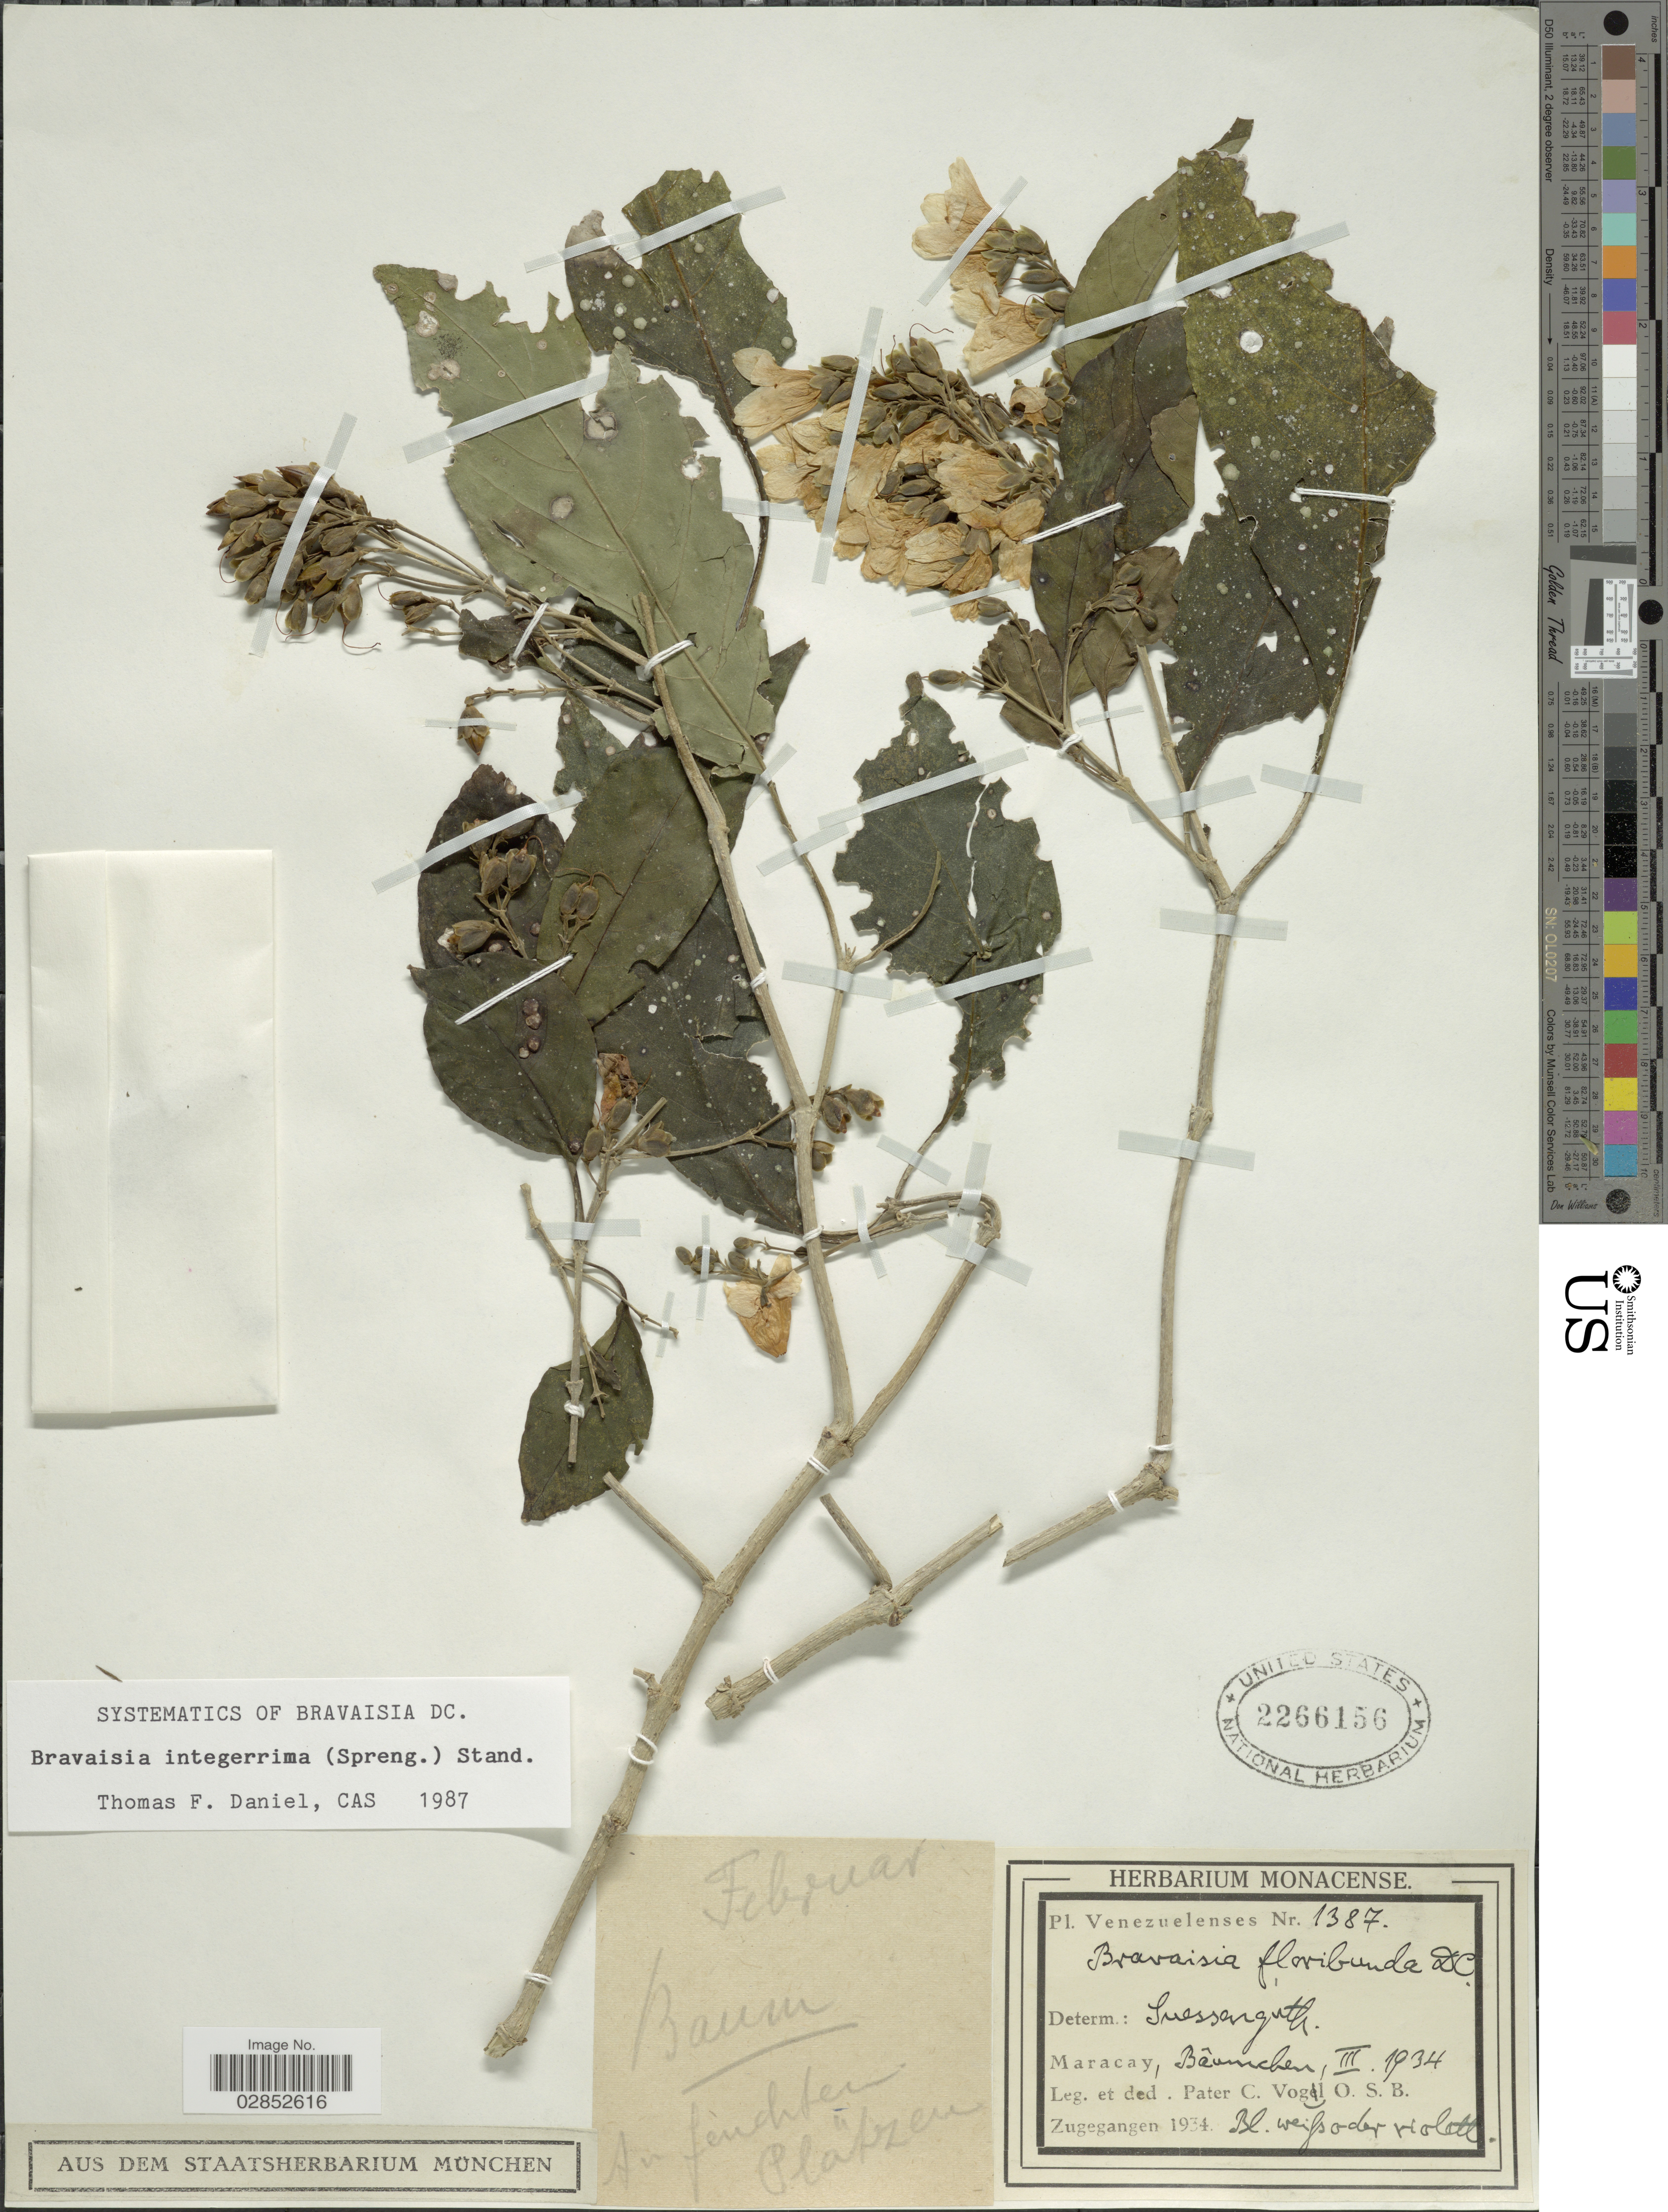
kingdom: Plantae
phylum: Tracheophyta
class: Magnoliopsida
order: Lamiales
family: Acanthaceae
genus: Bravaisia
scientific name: Bravaisia integerrima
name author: (Spreng.) Standl.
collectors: P. C. Vogl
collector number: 1387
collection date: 1934-03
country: Venezuela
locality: Maracay, Baumchen.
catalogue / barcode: US 2266156